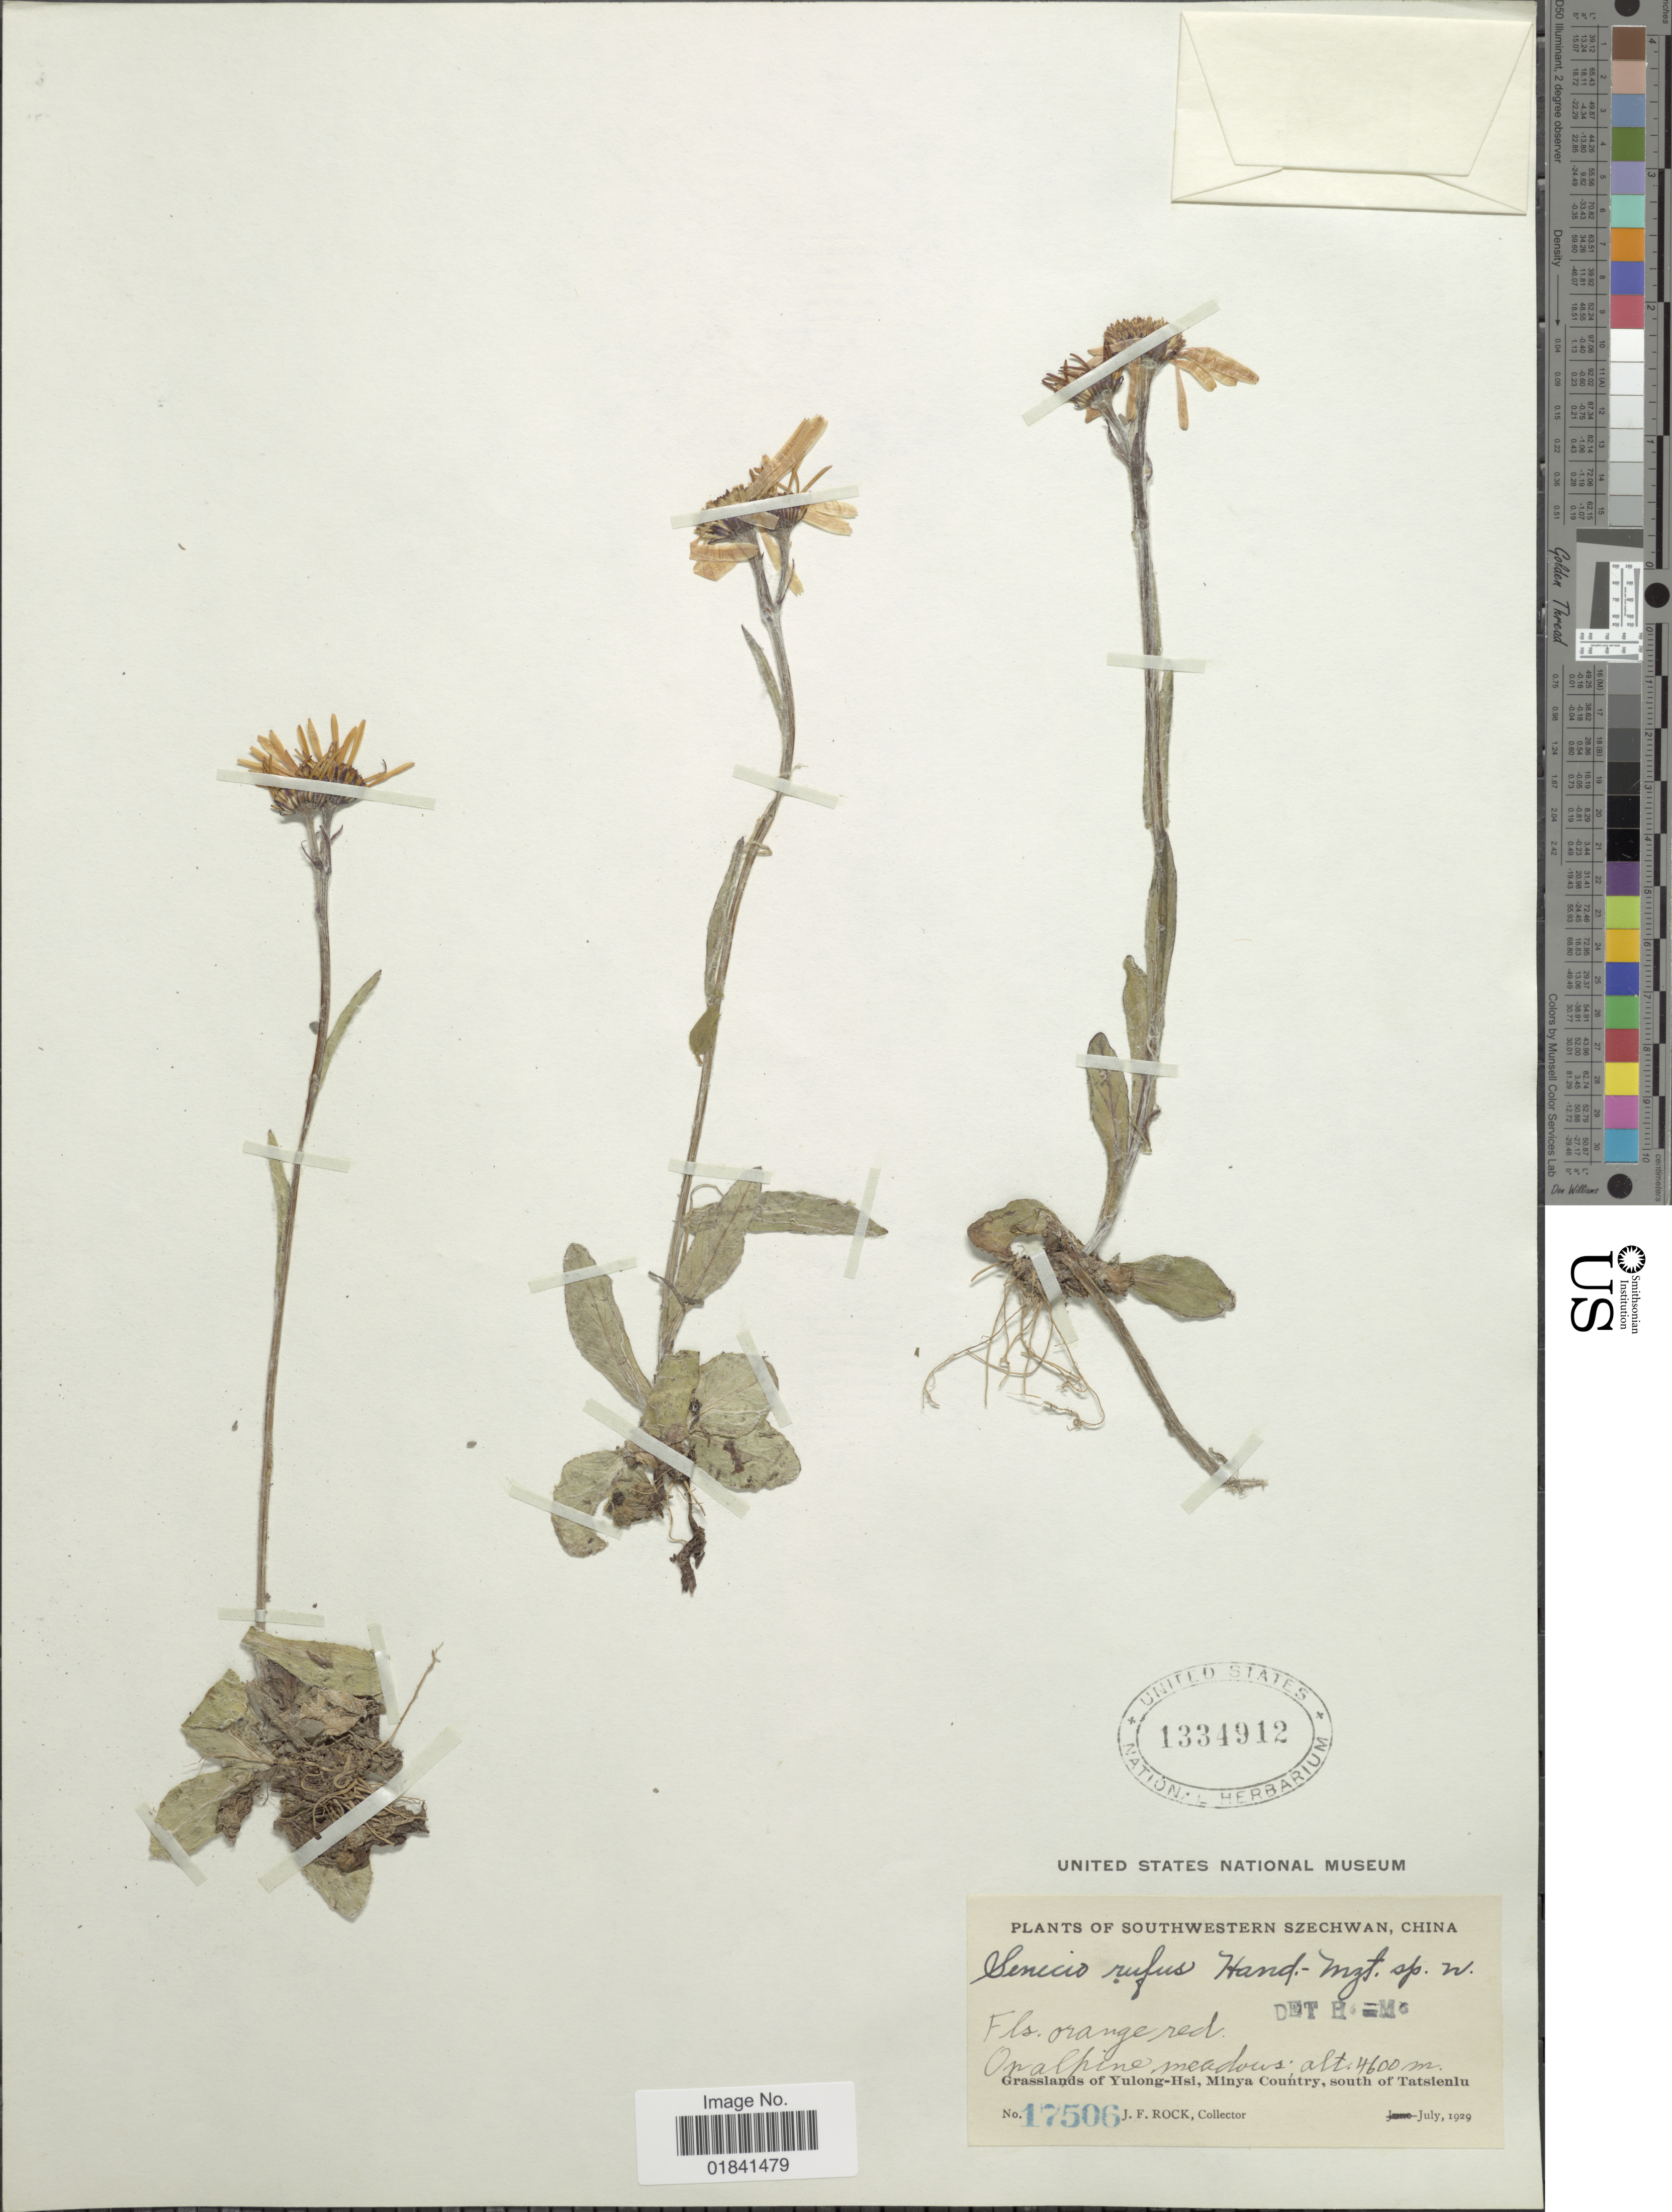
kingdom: Plantae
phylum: Tracheophyta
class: Magnoliopsida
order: Asterales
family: Asteraceae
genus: Senecio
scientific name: Senecio rufus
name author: Hand.-Mazz.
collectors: J. Rock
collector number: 17506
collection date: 1929-07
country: China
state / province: Sichuan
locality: Southwestern Szechwan, GRasslands of Yulong-Hsi, Minya Country, south of Tatsienlu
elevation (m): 4600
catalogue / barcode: US 1334912